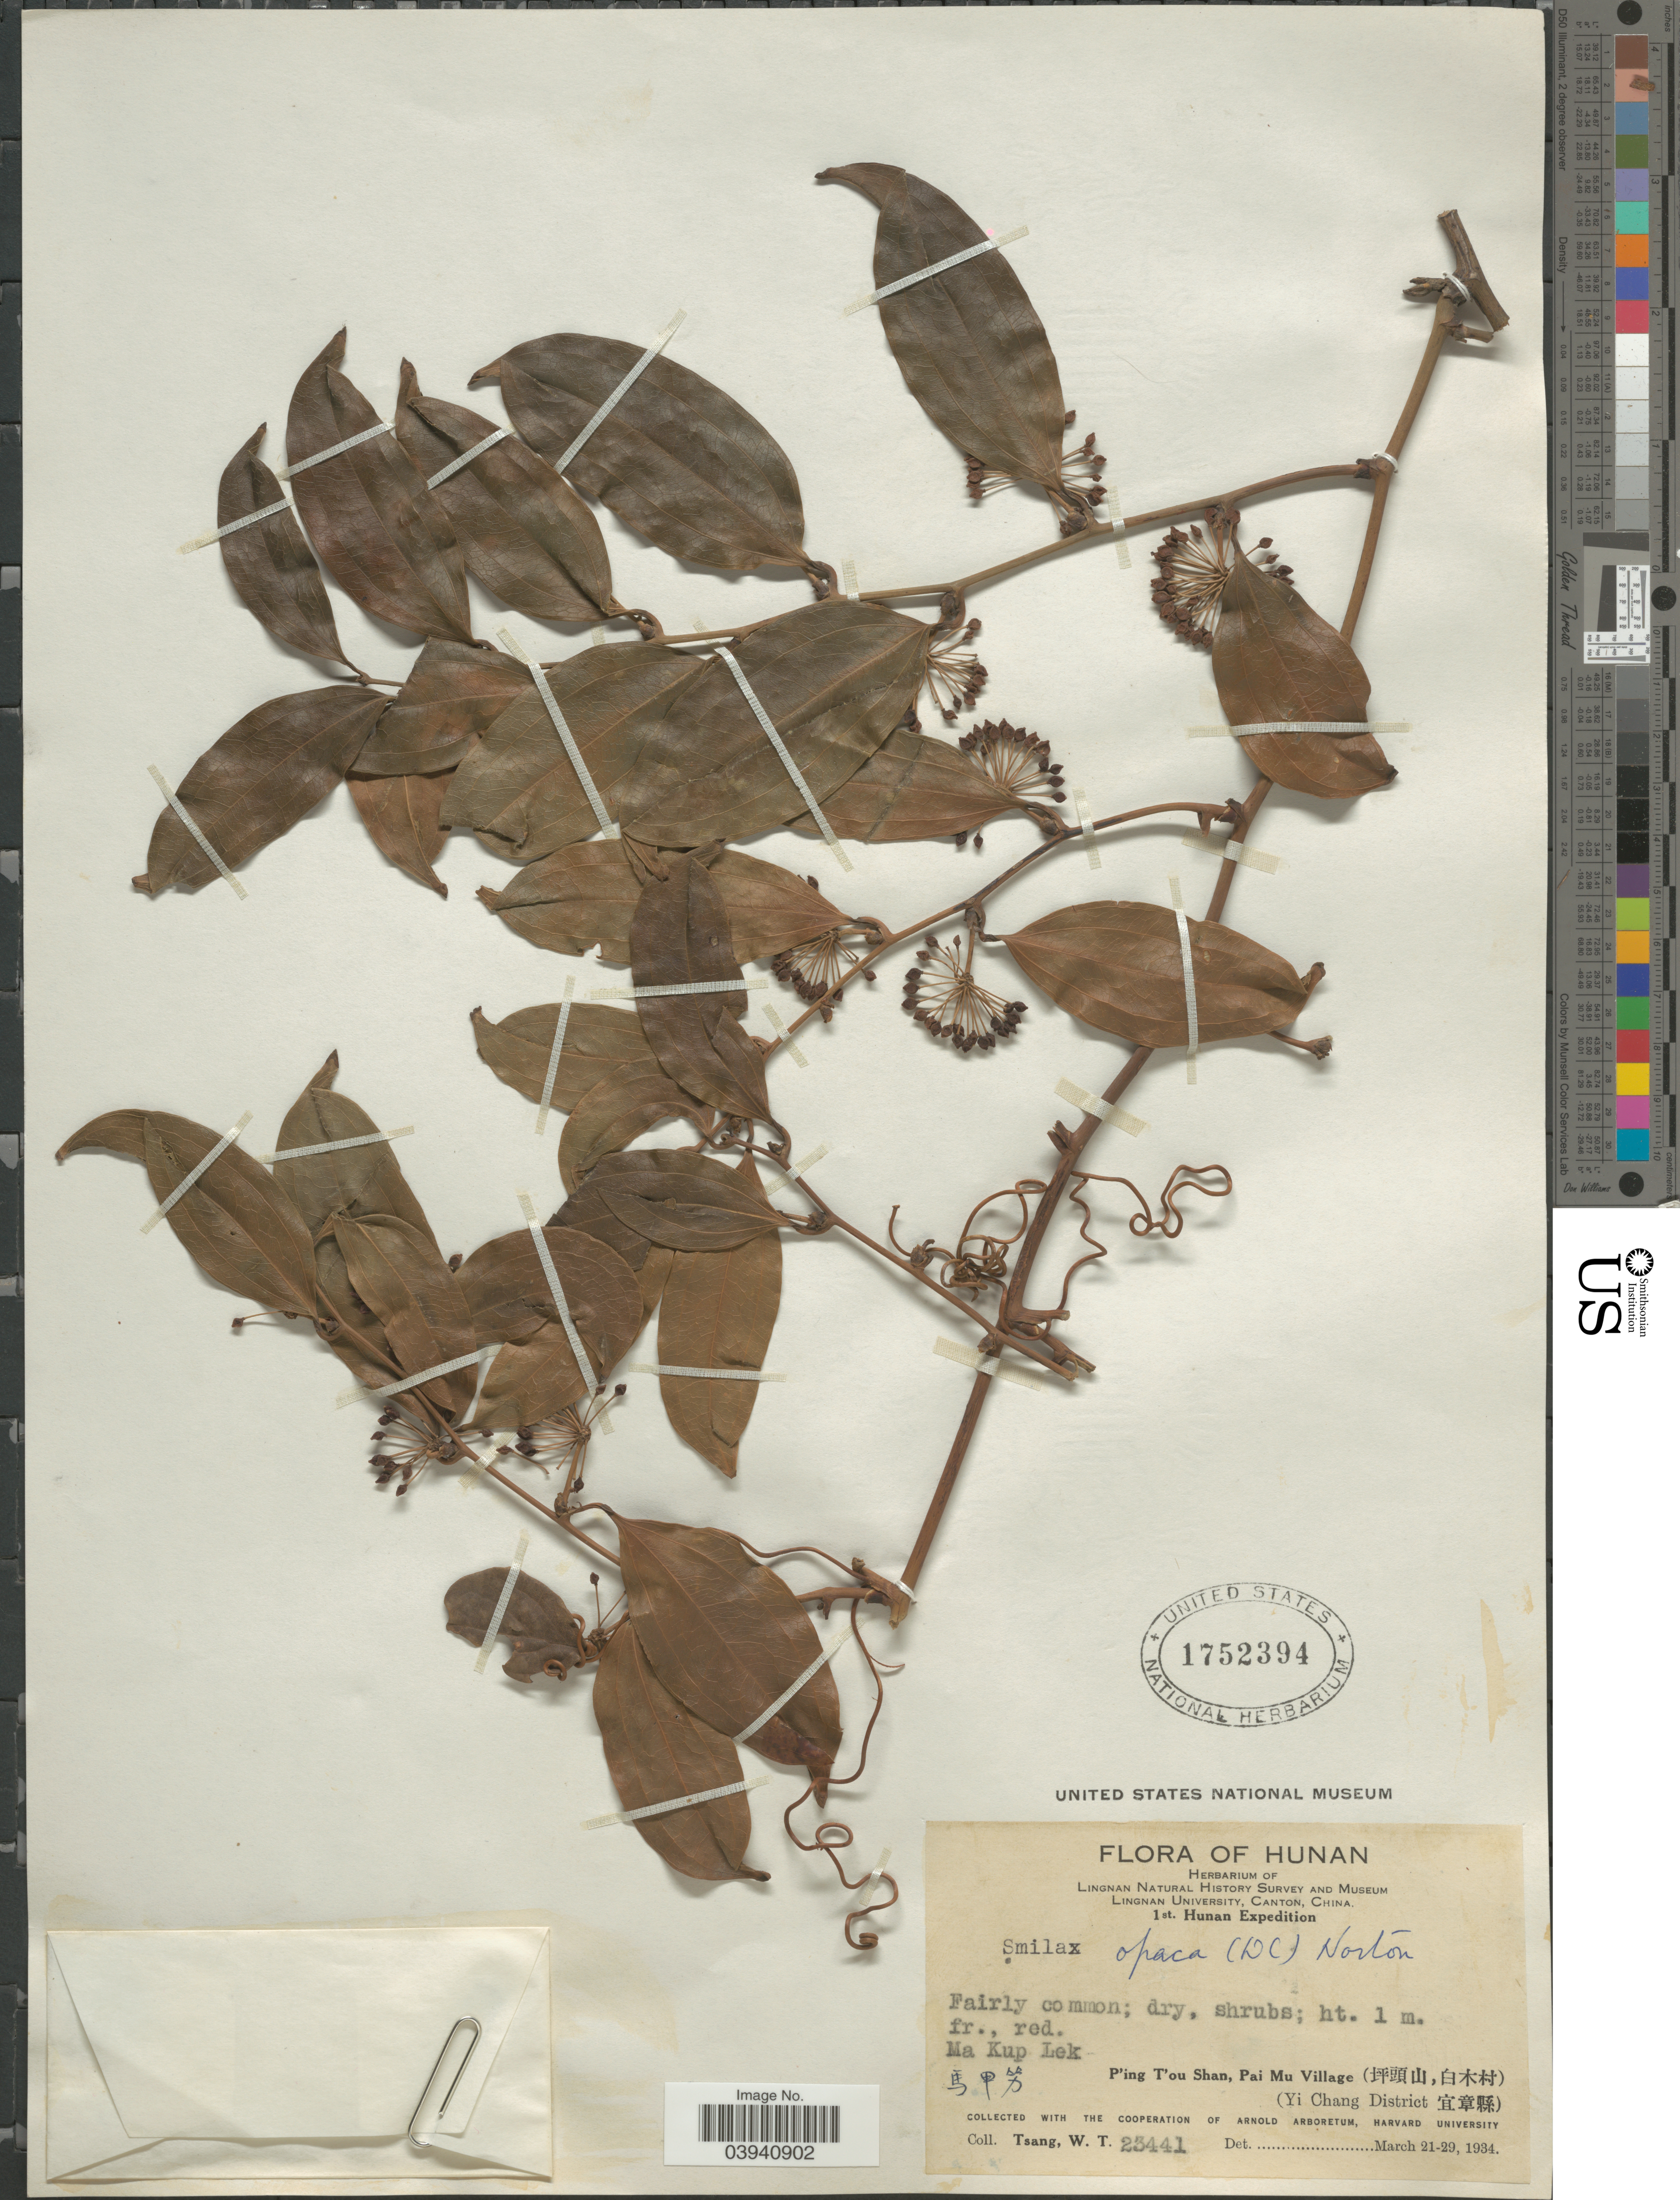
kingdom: Plantae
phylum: Tracheophyta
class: Liliopsida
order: Liliales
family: Smilacaceae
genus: Smilax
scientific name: Smilax opaca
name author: (A. DC.) J.B. Norton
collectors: W. T. Tsang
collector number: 23441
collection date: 1934-03-21/1934-03-29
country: China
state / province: Hunan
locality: Ma Kup Lek. P'ing T'ou Shan, Pai Mu Village (X, X) (Yi Chang District X).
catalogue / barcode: US 1752394